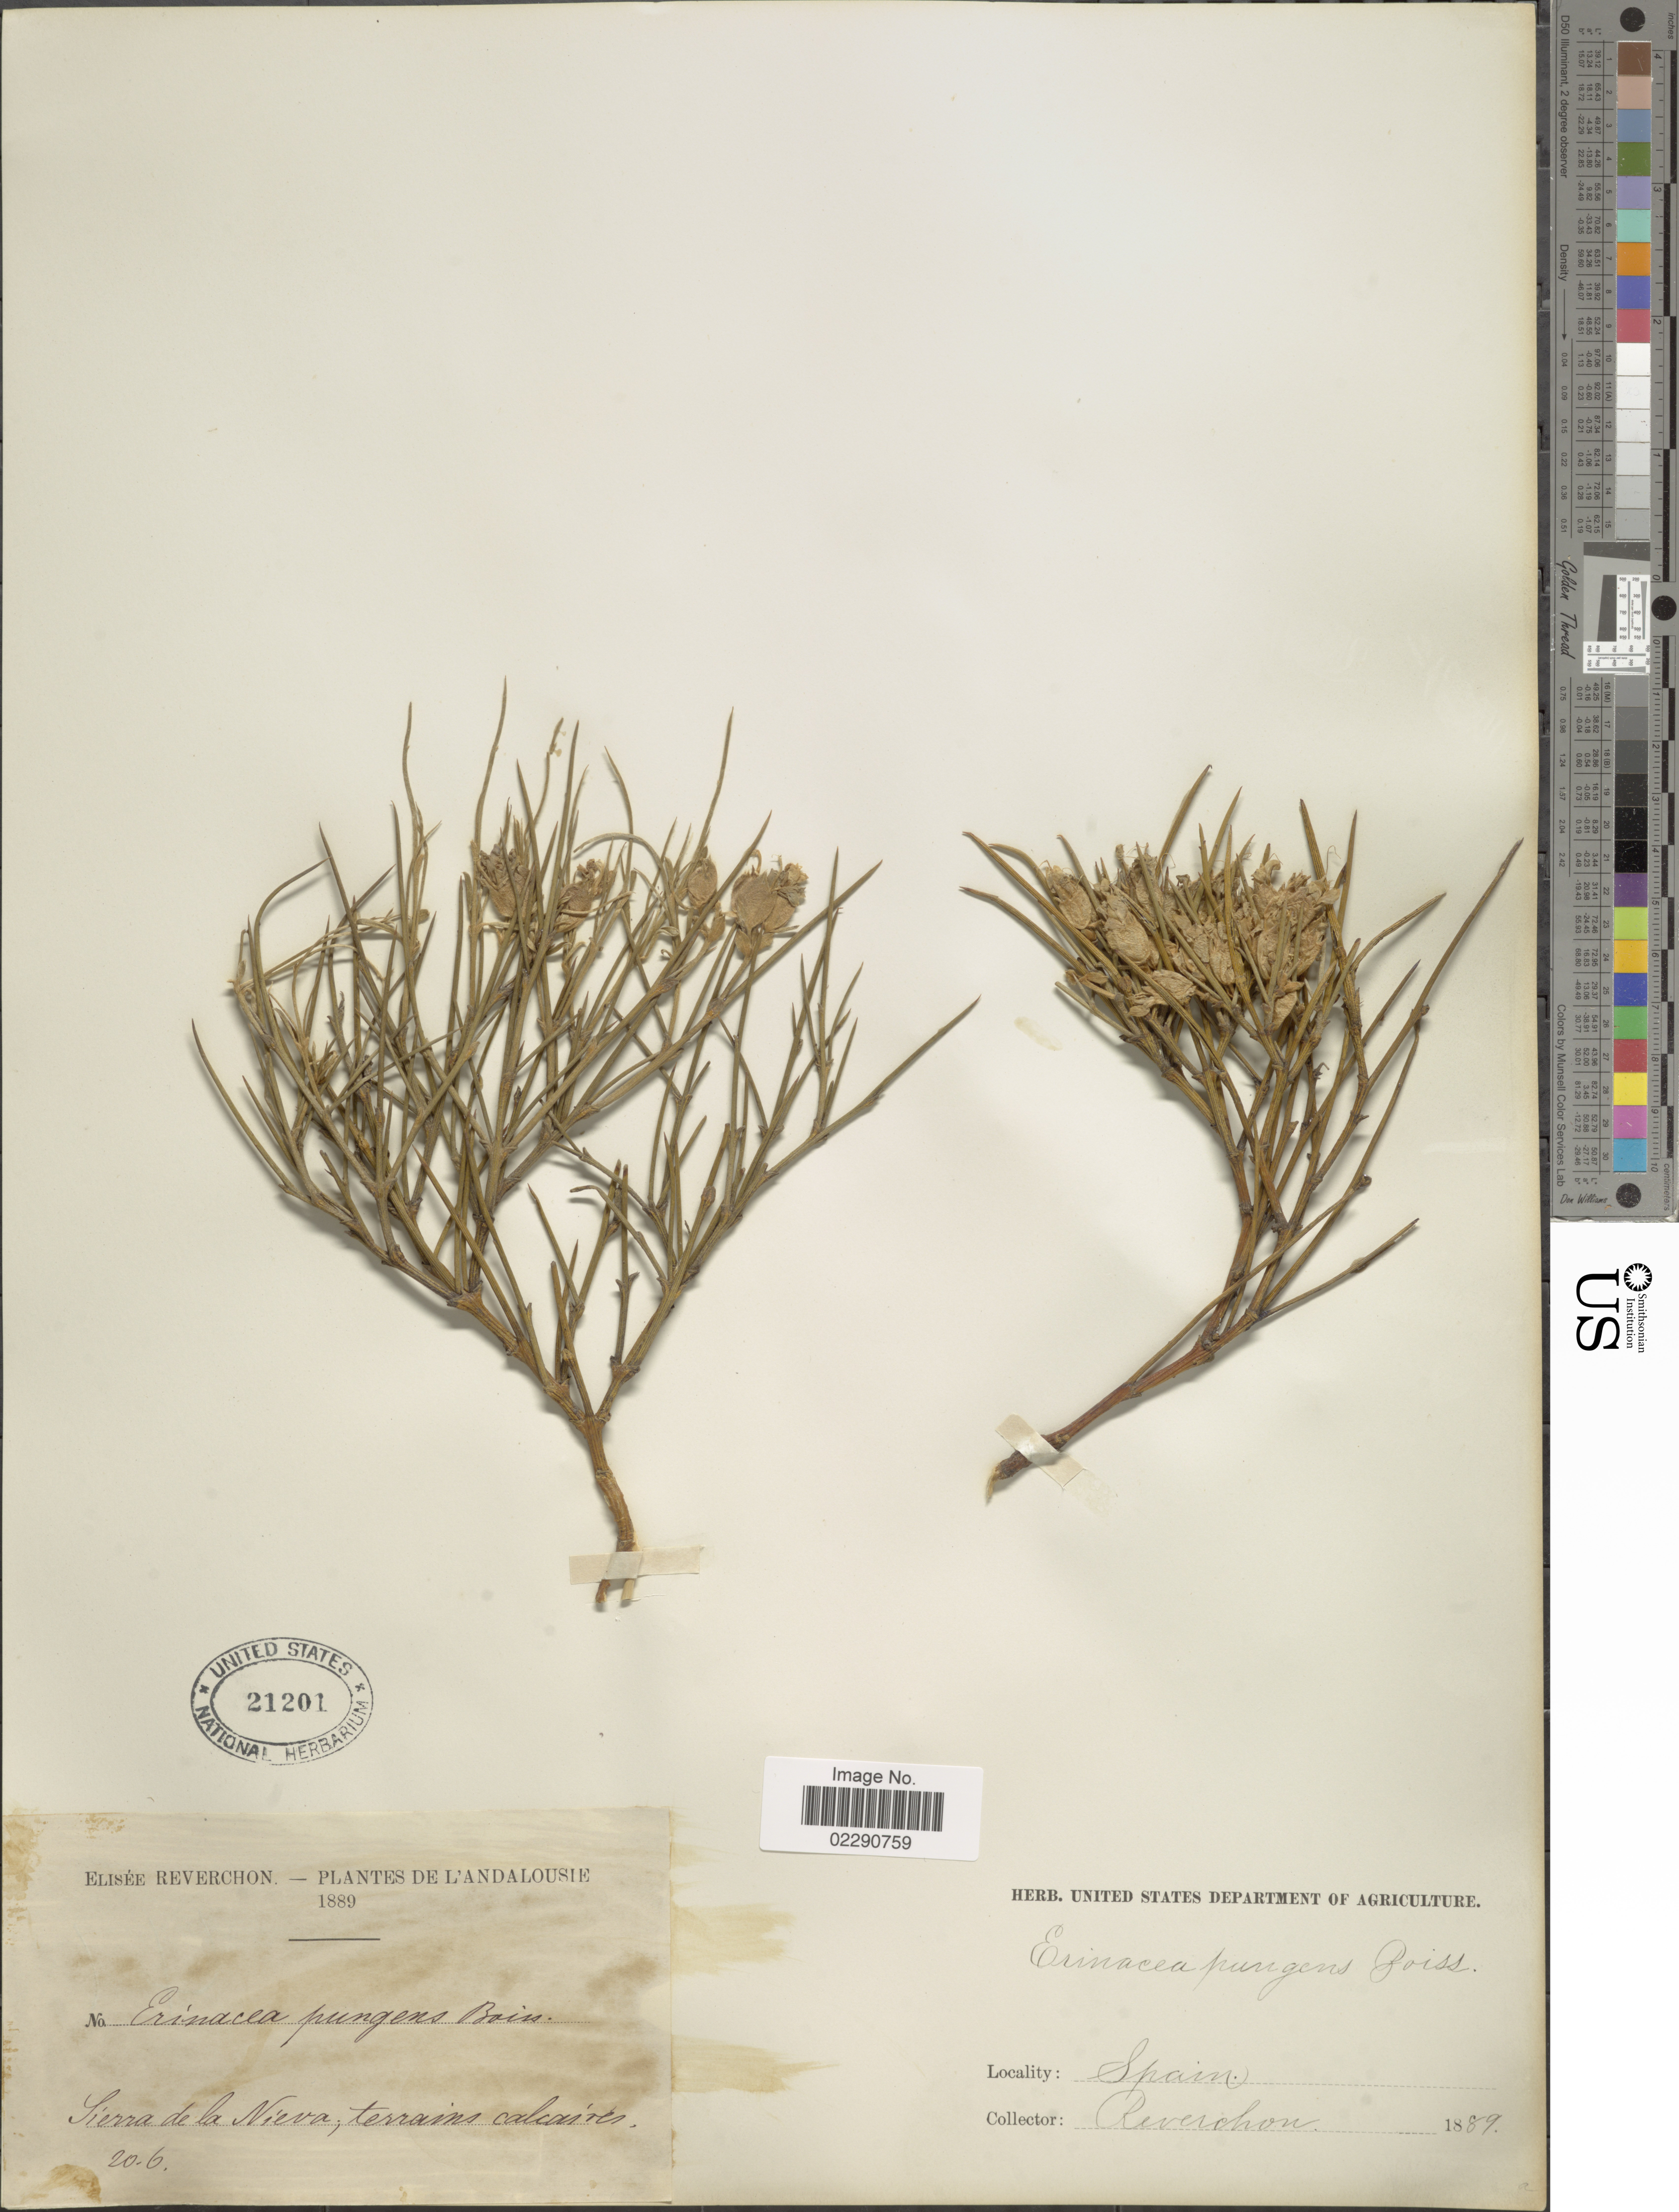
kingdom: Plantae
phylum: Tracheophyta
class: Magnoliopsida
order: Fabales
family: Fabaceae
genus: Erinacea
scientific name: Erinacea pungens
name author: Boiss.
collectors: E. Reverchon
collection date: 1889-06-20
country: Spain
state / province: Andalucía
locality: Andalousie, Sierra de la Nieva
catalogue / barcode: US 21201